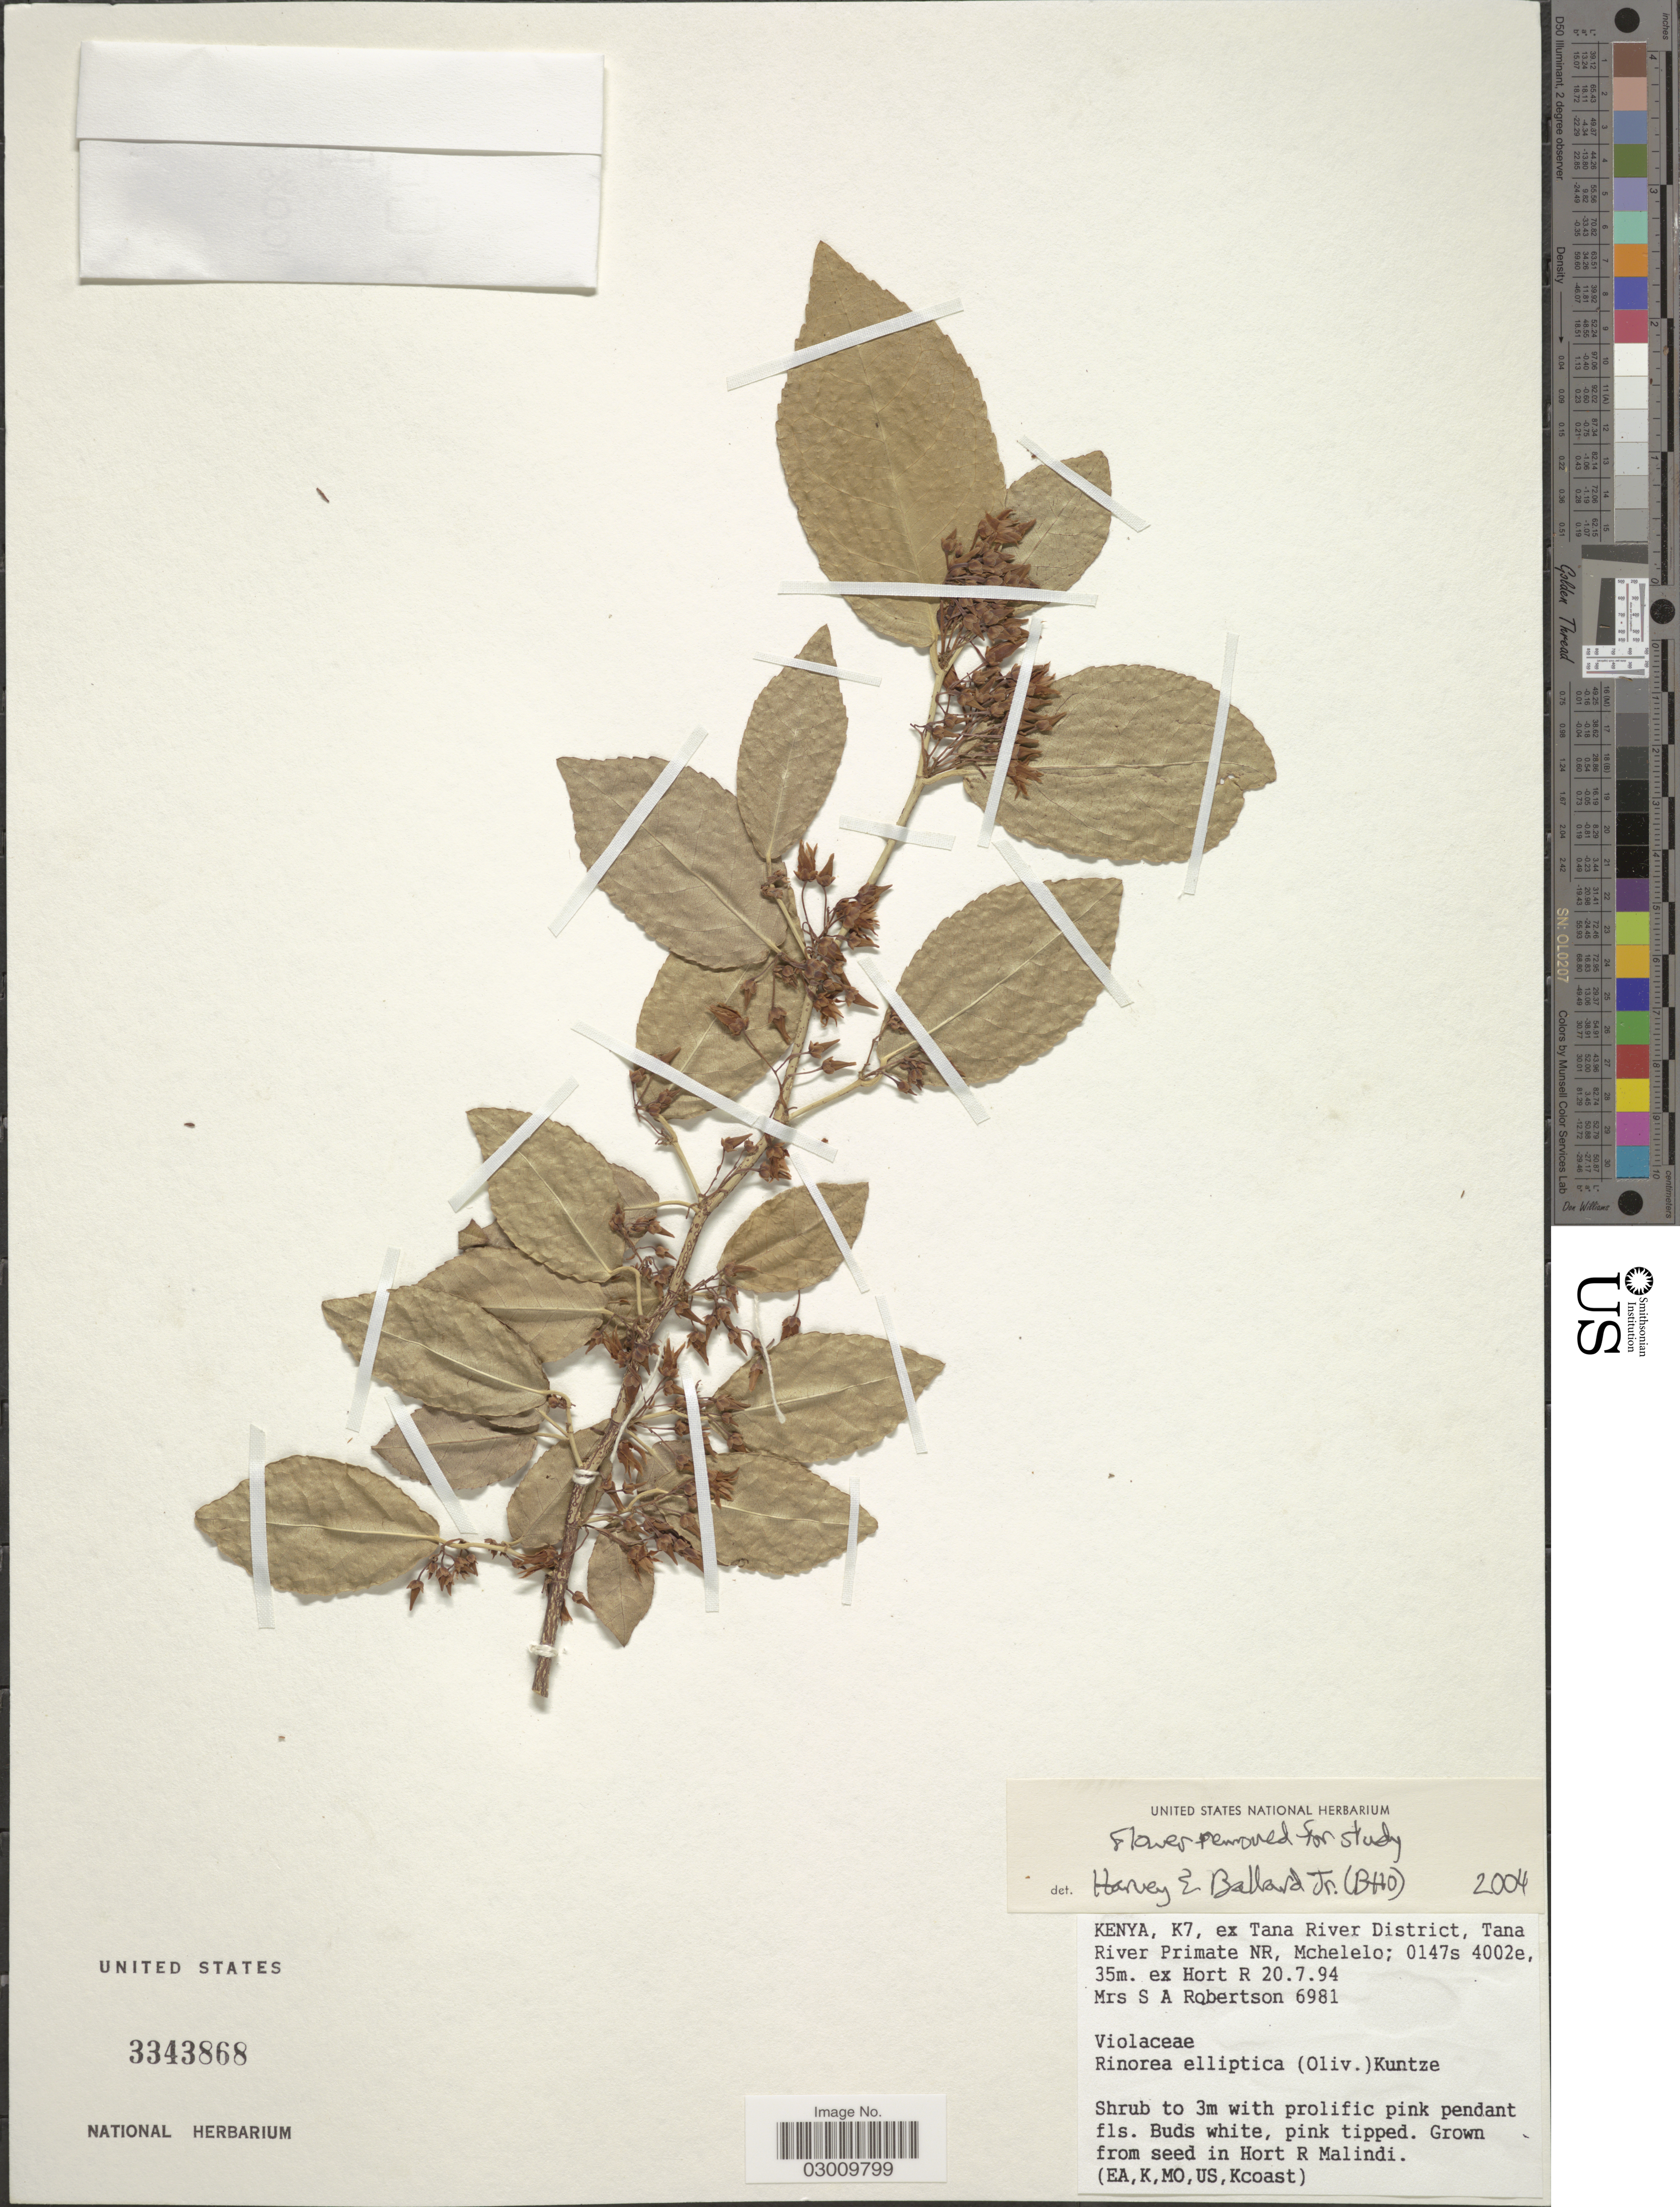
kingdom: Plantae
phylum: Tracheophyta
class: Magnoliopsida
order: Malpighiales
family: Violaceae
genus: Rinorea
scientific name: Rinorea elliptica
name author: (Oliv.) Kuntze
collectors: S. Robertson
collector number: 6981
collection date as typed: Transcribed d/m/y: 20/7/94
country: Kenya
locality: In Hort R Malindi.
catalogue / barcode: US 3343868